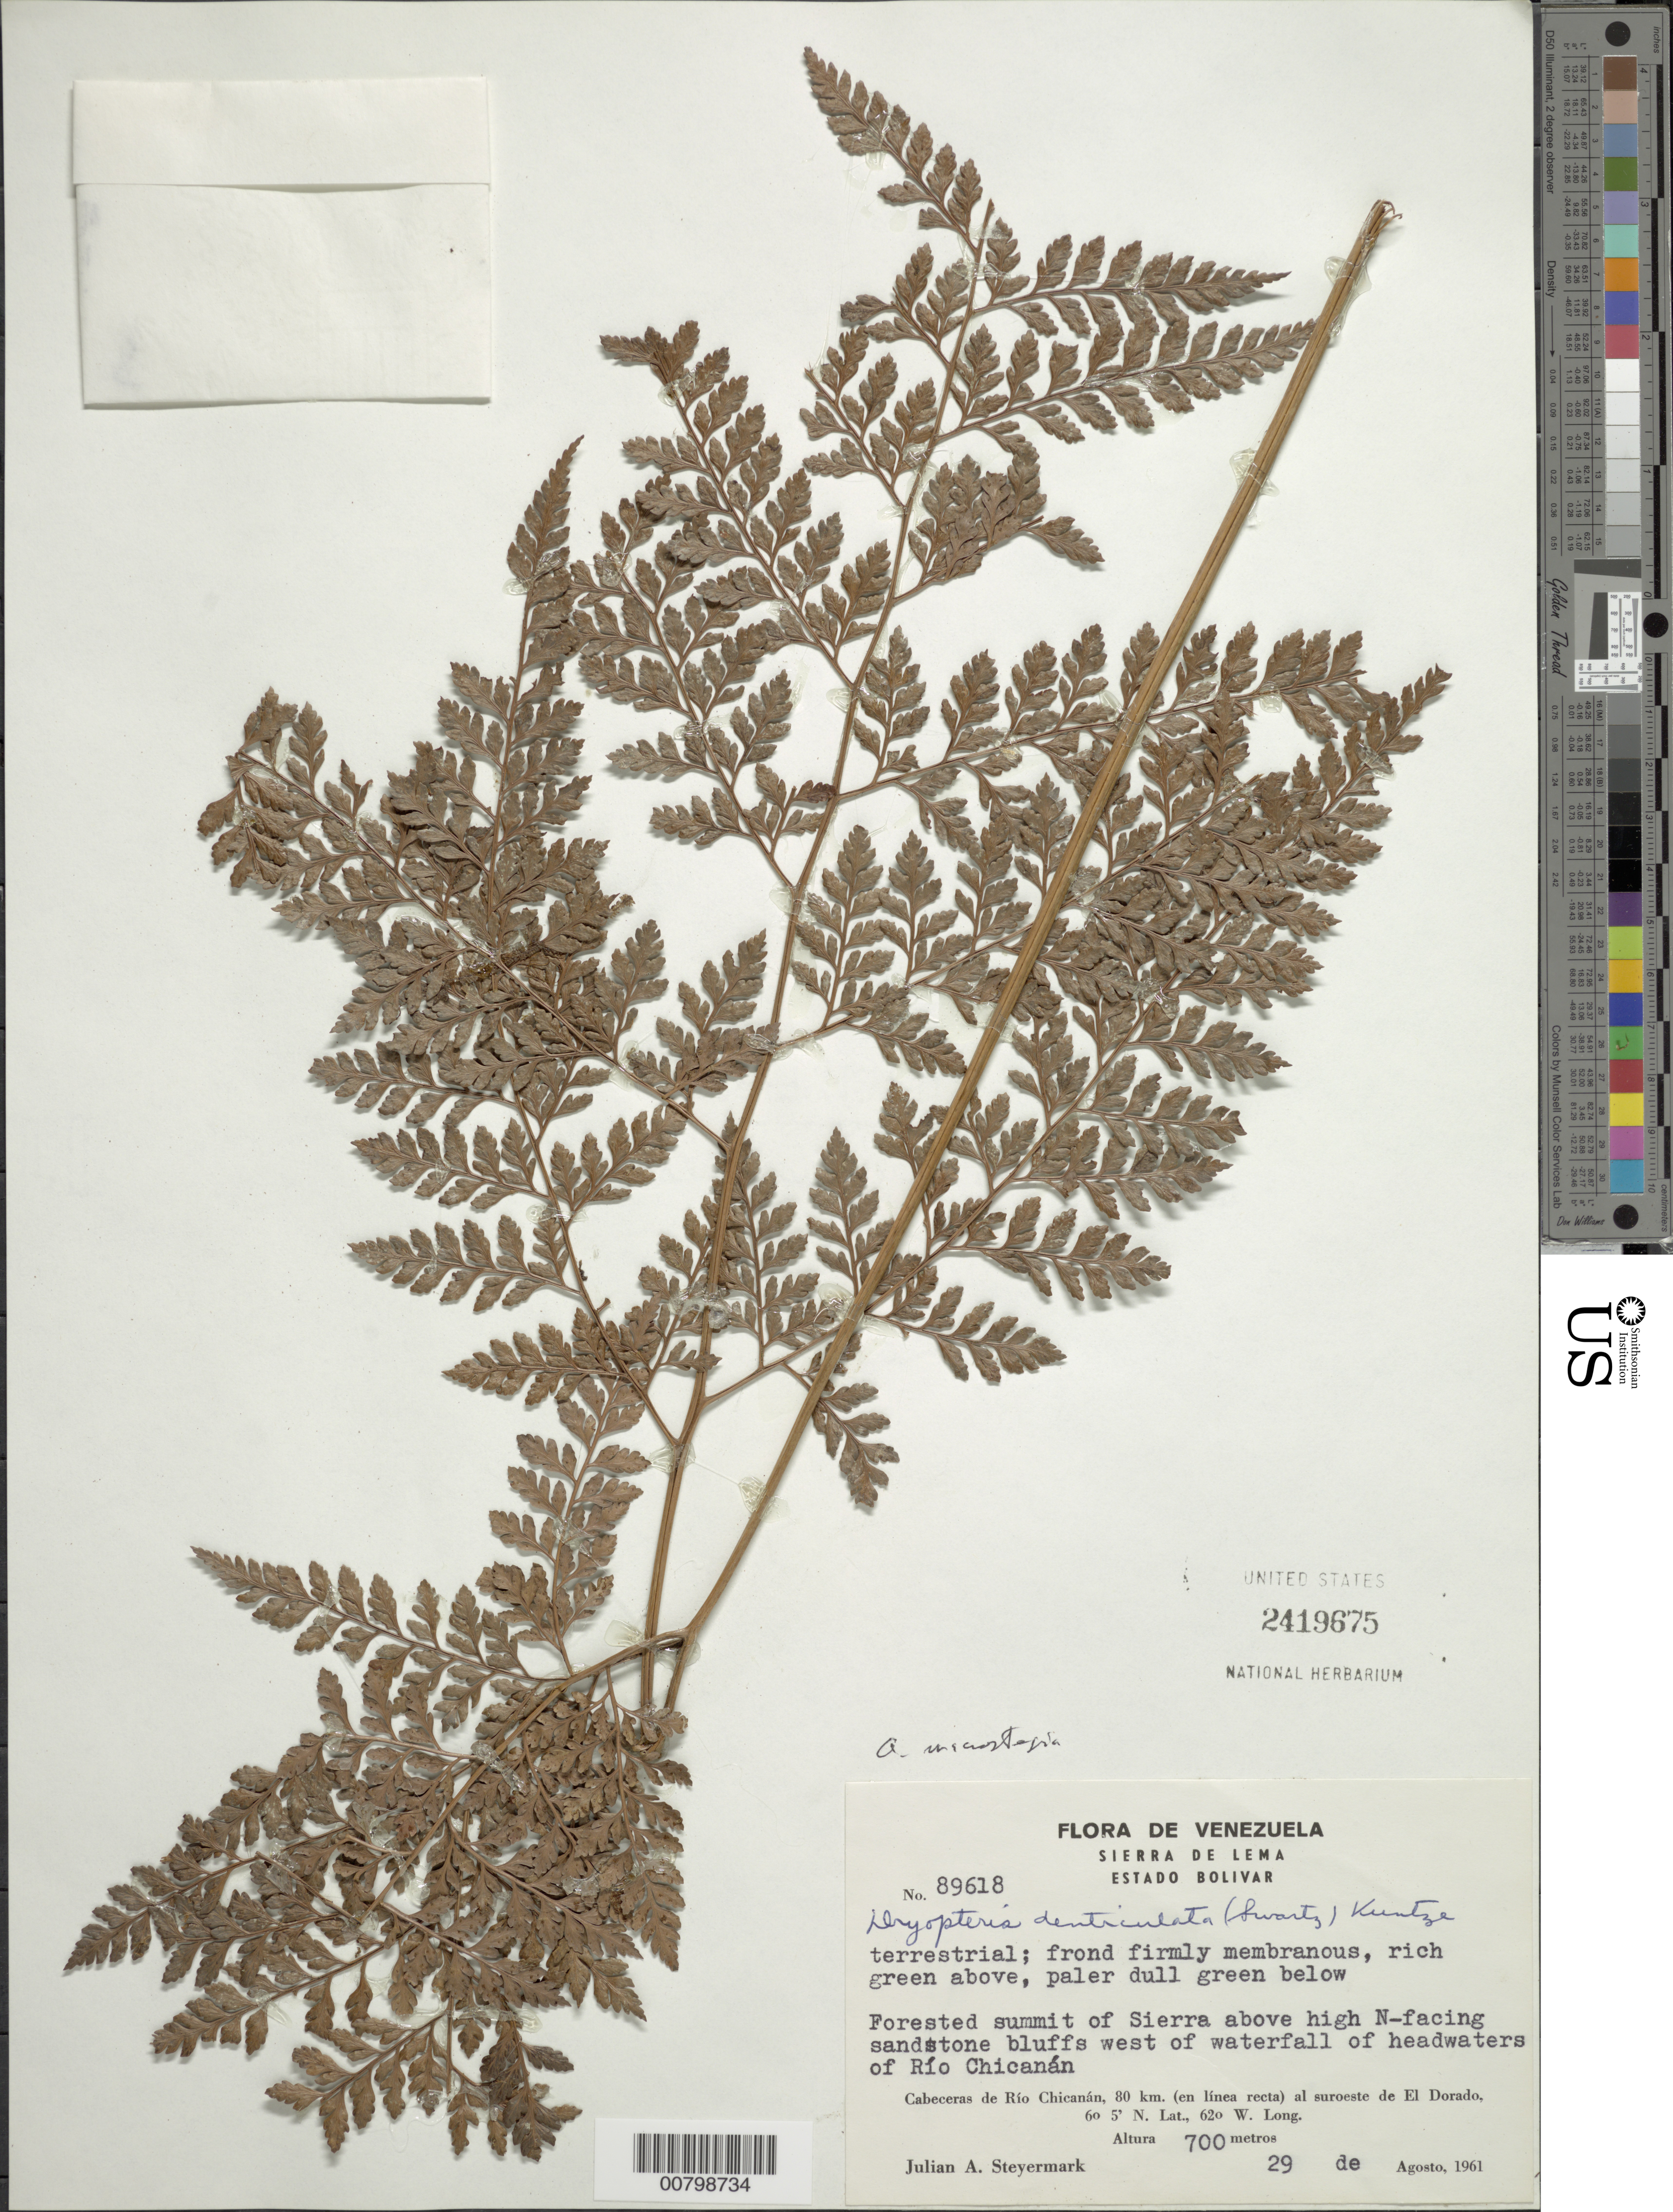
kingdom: Plantae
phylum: Tracheophyta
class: Polypodiopsida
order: Polypodiales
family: Dryopteridaceae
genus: Arachniodes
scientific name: Arachniodes macrostegia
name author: (Hook.) Proctor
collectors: J. Steyermark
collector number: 89618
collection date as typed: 29-Aug-61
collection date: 1961-08-29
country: Venezuela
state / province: Bolívar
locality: Sierra de Lema, Cabeceras de Río Chicanán, 80 km to the SW of El Dorado; west of waterfall of headwaters of Río Chicanan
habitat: Forested summit of sierra, high N-facing sandstone bluffs, W of waterfall of headwaters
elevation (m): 700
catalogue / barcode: US 2419675